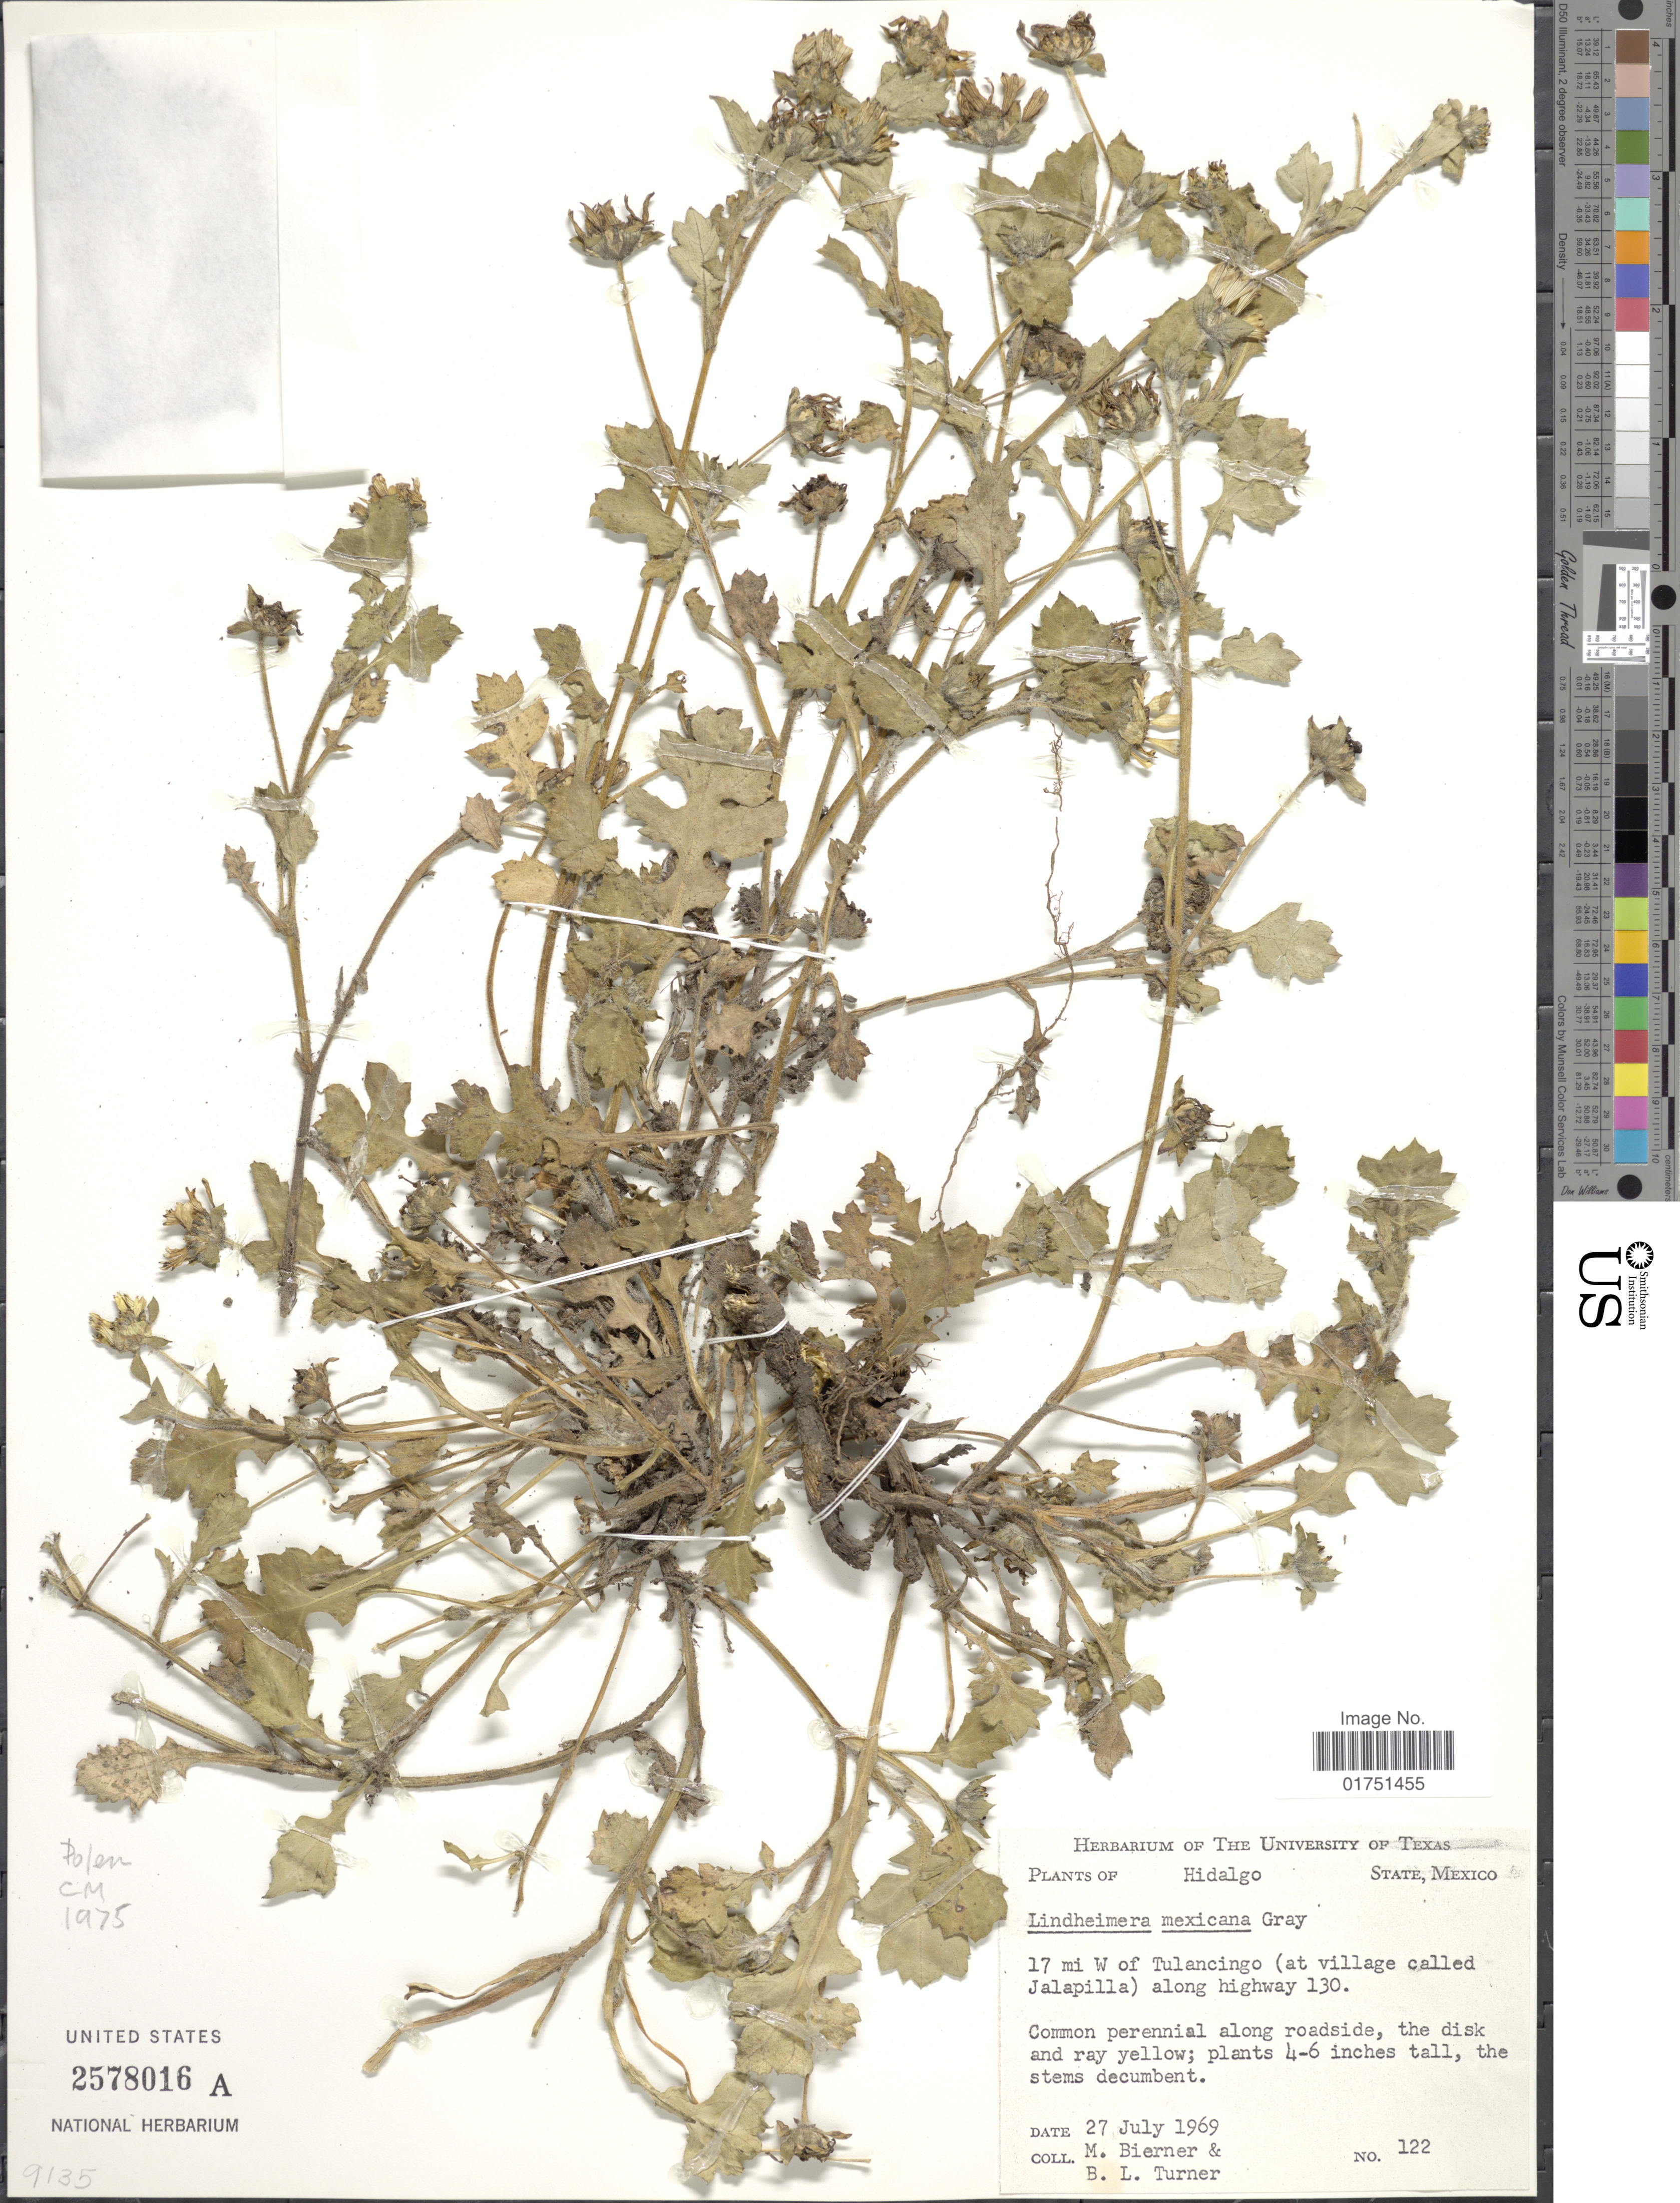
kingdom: Plantae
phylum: Tracheophyta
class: Magnoliopsida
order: Asterales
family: Asteraceae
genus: Lindheimera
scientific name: Lindheimera mexicana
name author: A. Gray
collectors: M. W. Bierner & B. L. Turner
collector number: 122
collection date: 1969-07-27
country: Mexico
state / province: Hidalgo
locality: Hidalgo State, Mexico. 17 mi W of Tulancingo (at village called Jalapilla) along highway 130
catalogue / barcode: US 2578016A